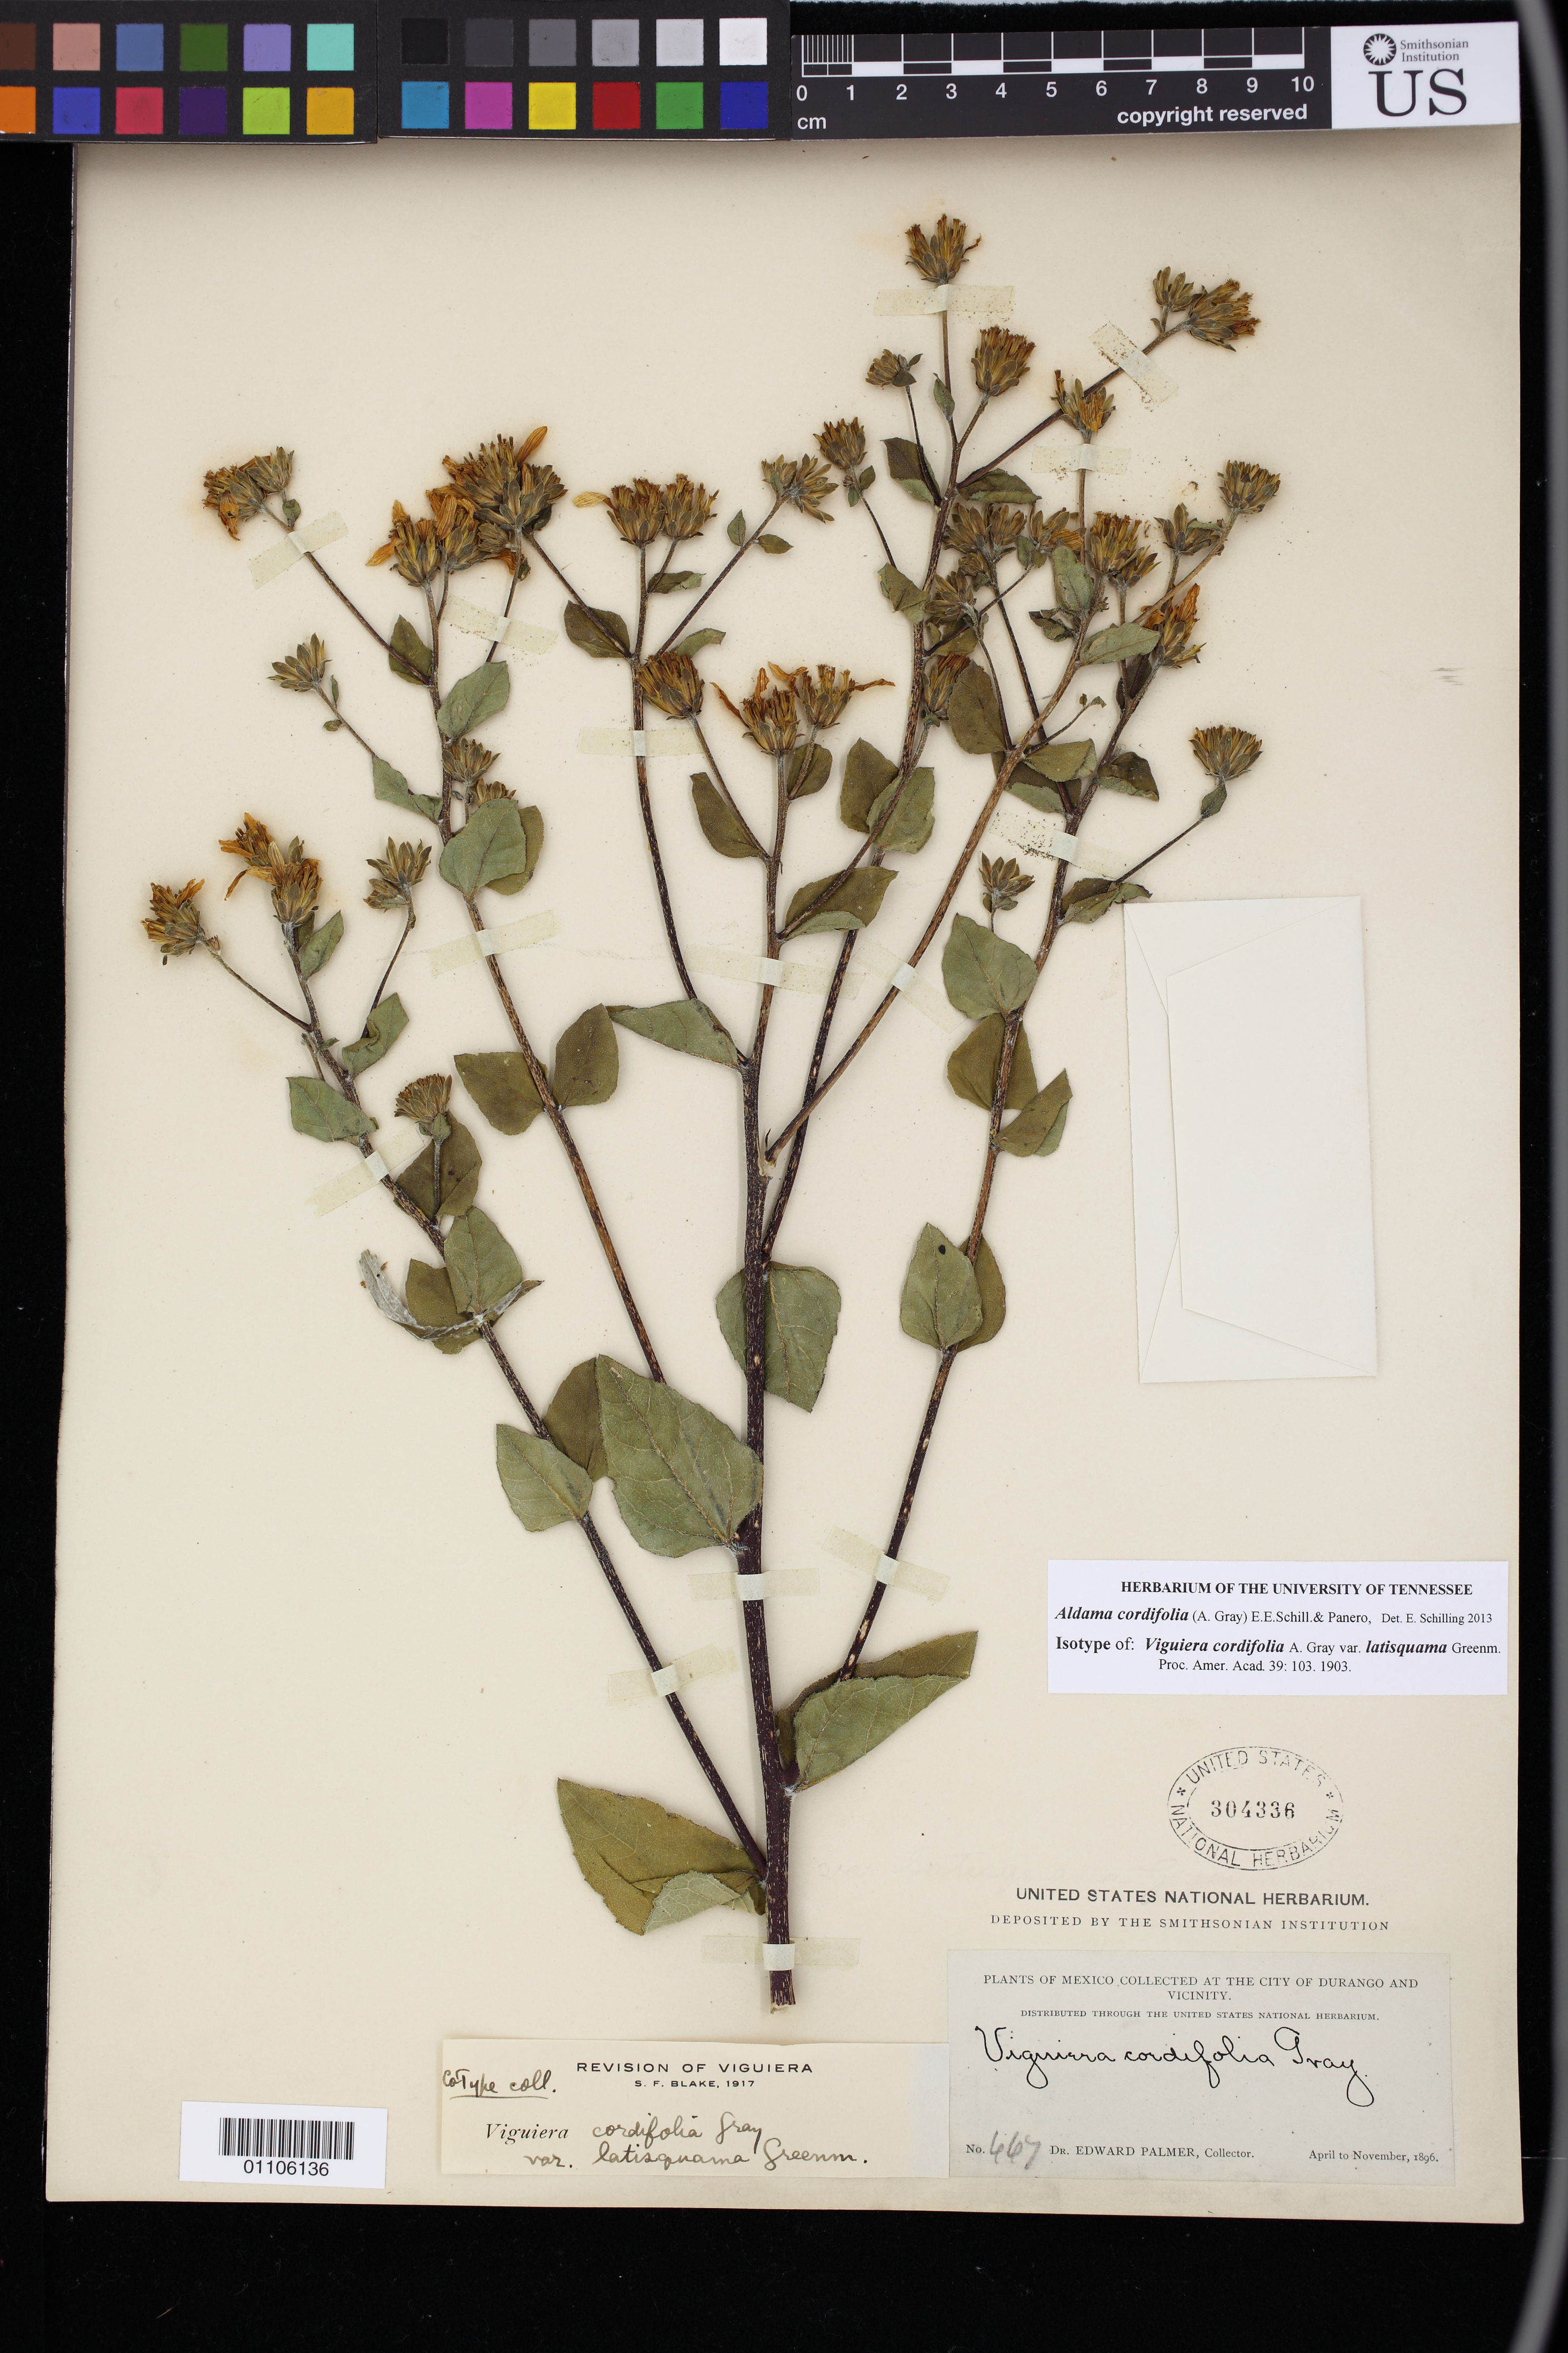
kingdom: Plantae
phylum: Tracheophyta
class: Magnoliopsida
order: Asterales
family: Asteraceae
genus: Viguiera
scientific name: Viguiera cordifolia var. latisquama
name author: Greenm.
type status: Isosyntype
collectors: E. Palmer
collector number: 667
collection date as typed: Apr 1896 to -- Nov 1896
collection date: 1896-04/1896-11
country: Mexico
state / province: Durango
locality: Durango and vicinity.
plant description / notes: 2 collection numbers (syntypes?) cited in protologue, Palmer 667 & Palmer 747; US duplicates of both numbers are annotated "isotype" by E. Schilling (2013).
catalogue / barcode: US 304336